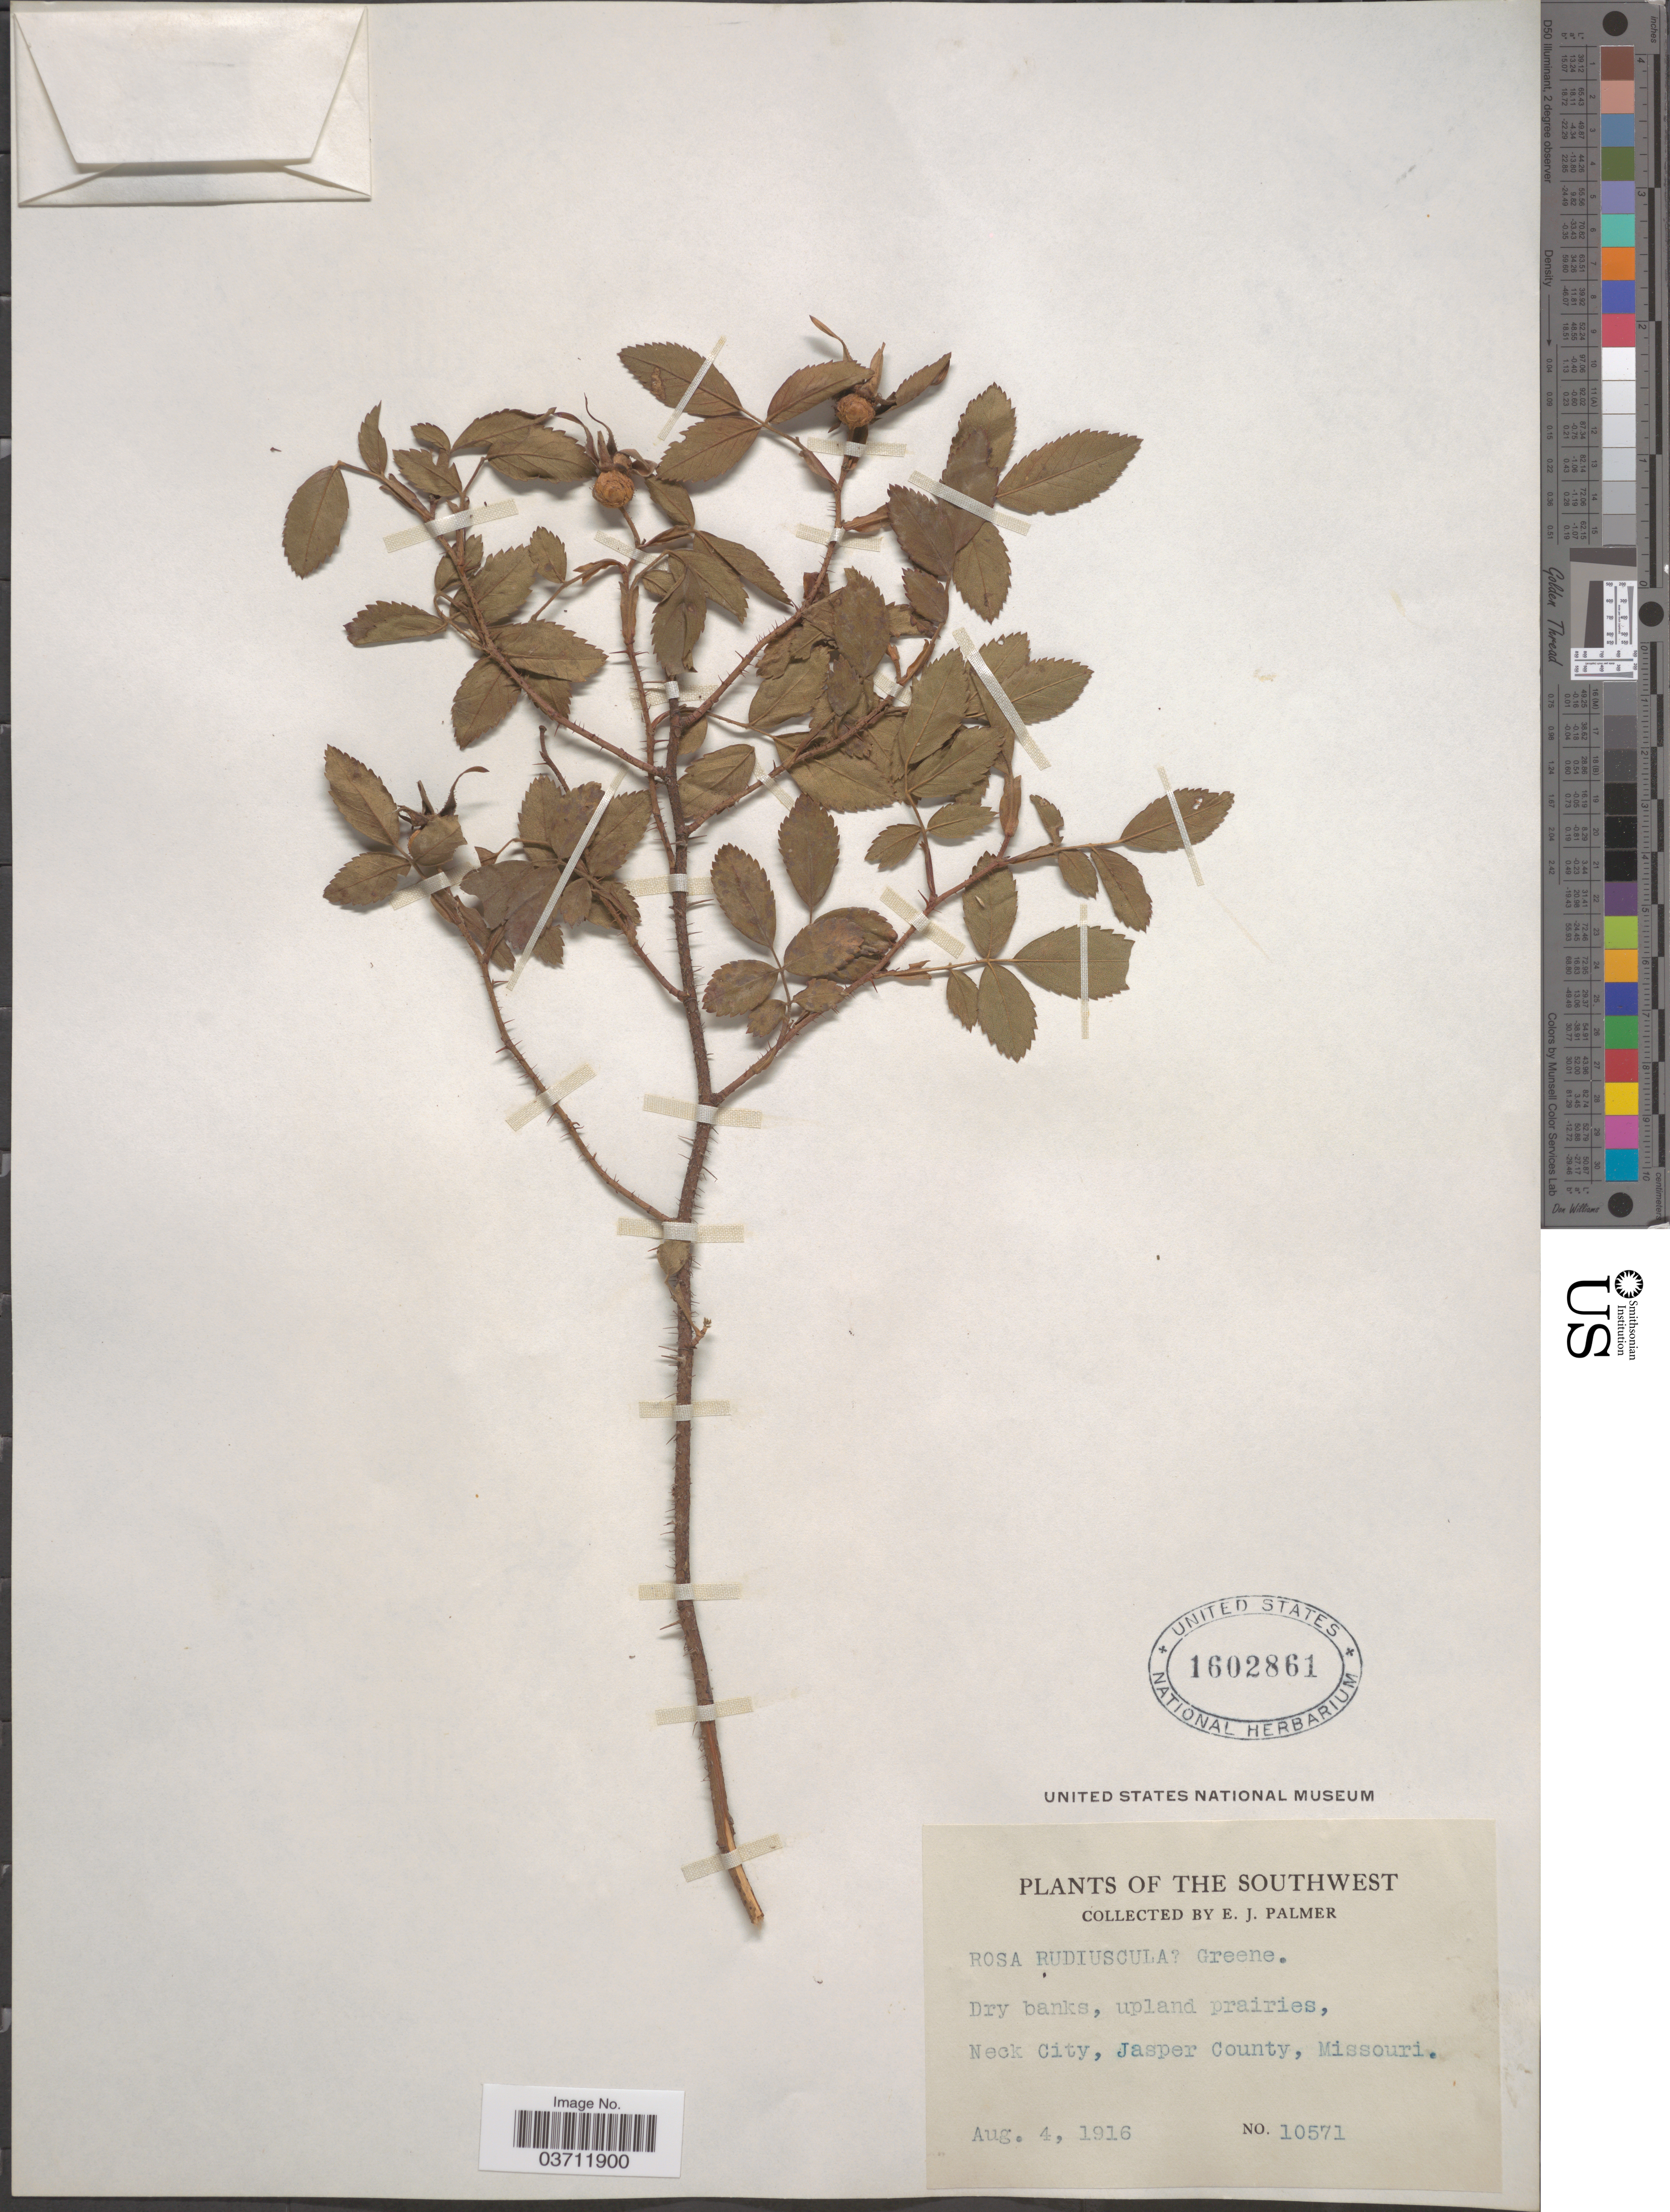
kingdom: Plantae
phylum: Tracheophyta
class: Magnoliopsida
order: Rosales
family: Rosaceae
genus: Rosa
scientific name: Rosa rudiuscula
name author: Greene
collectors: E. J. Palmer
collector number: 10571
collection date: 1916-08-04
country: United States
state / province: Missouri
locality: Southwest. Dry banks, upland prairies. Neck City, Jasper County.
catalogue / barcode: US 1602861